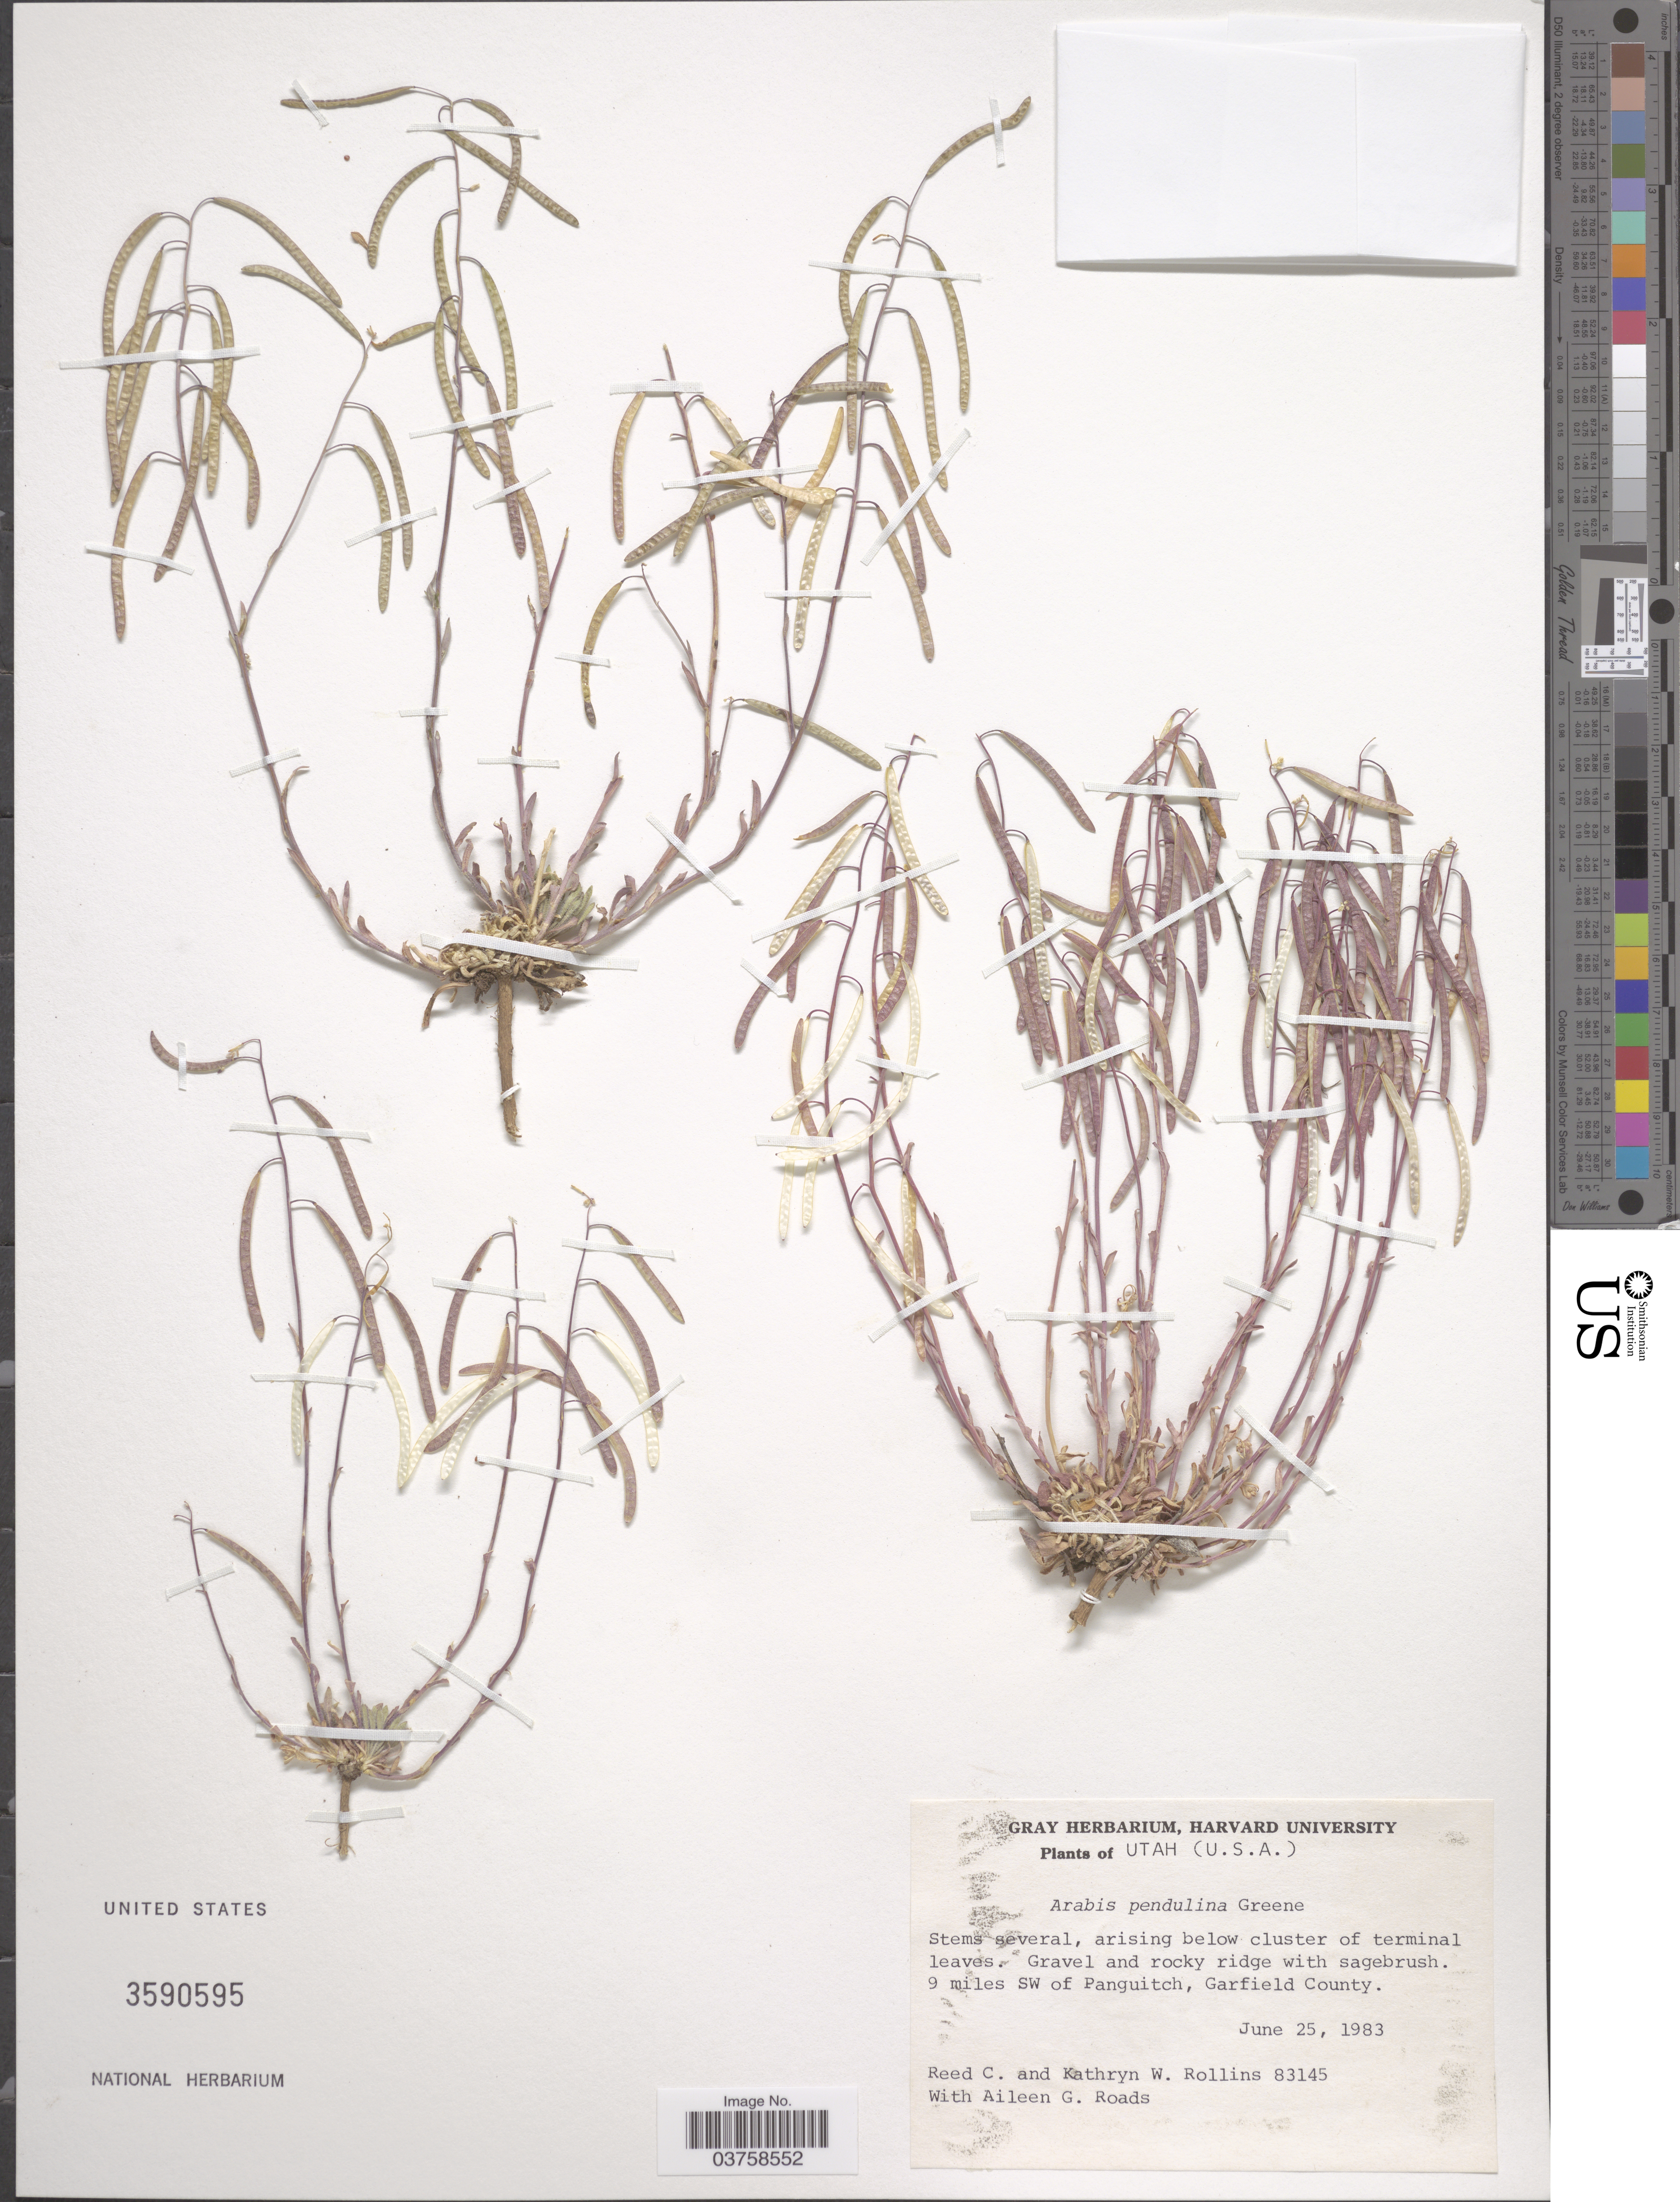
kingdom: Plantae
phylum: Tracheophyta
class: Magnoliopsida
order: Brassicales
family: Brassicaceae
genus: Arabis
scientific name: Arabis pendulina var. pendulina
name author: Greene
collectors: R. C. Rollins, K. W. Rollins & A. Roads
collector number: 83145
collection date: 1983-06-25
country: United States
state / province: Utah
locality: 9 miles SW of Panguitch, Garfield County.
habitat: gravel and rocky ridge with sagebrush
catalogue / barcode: US 3590595